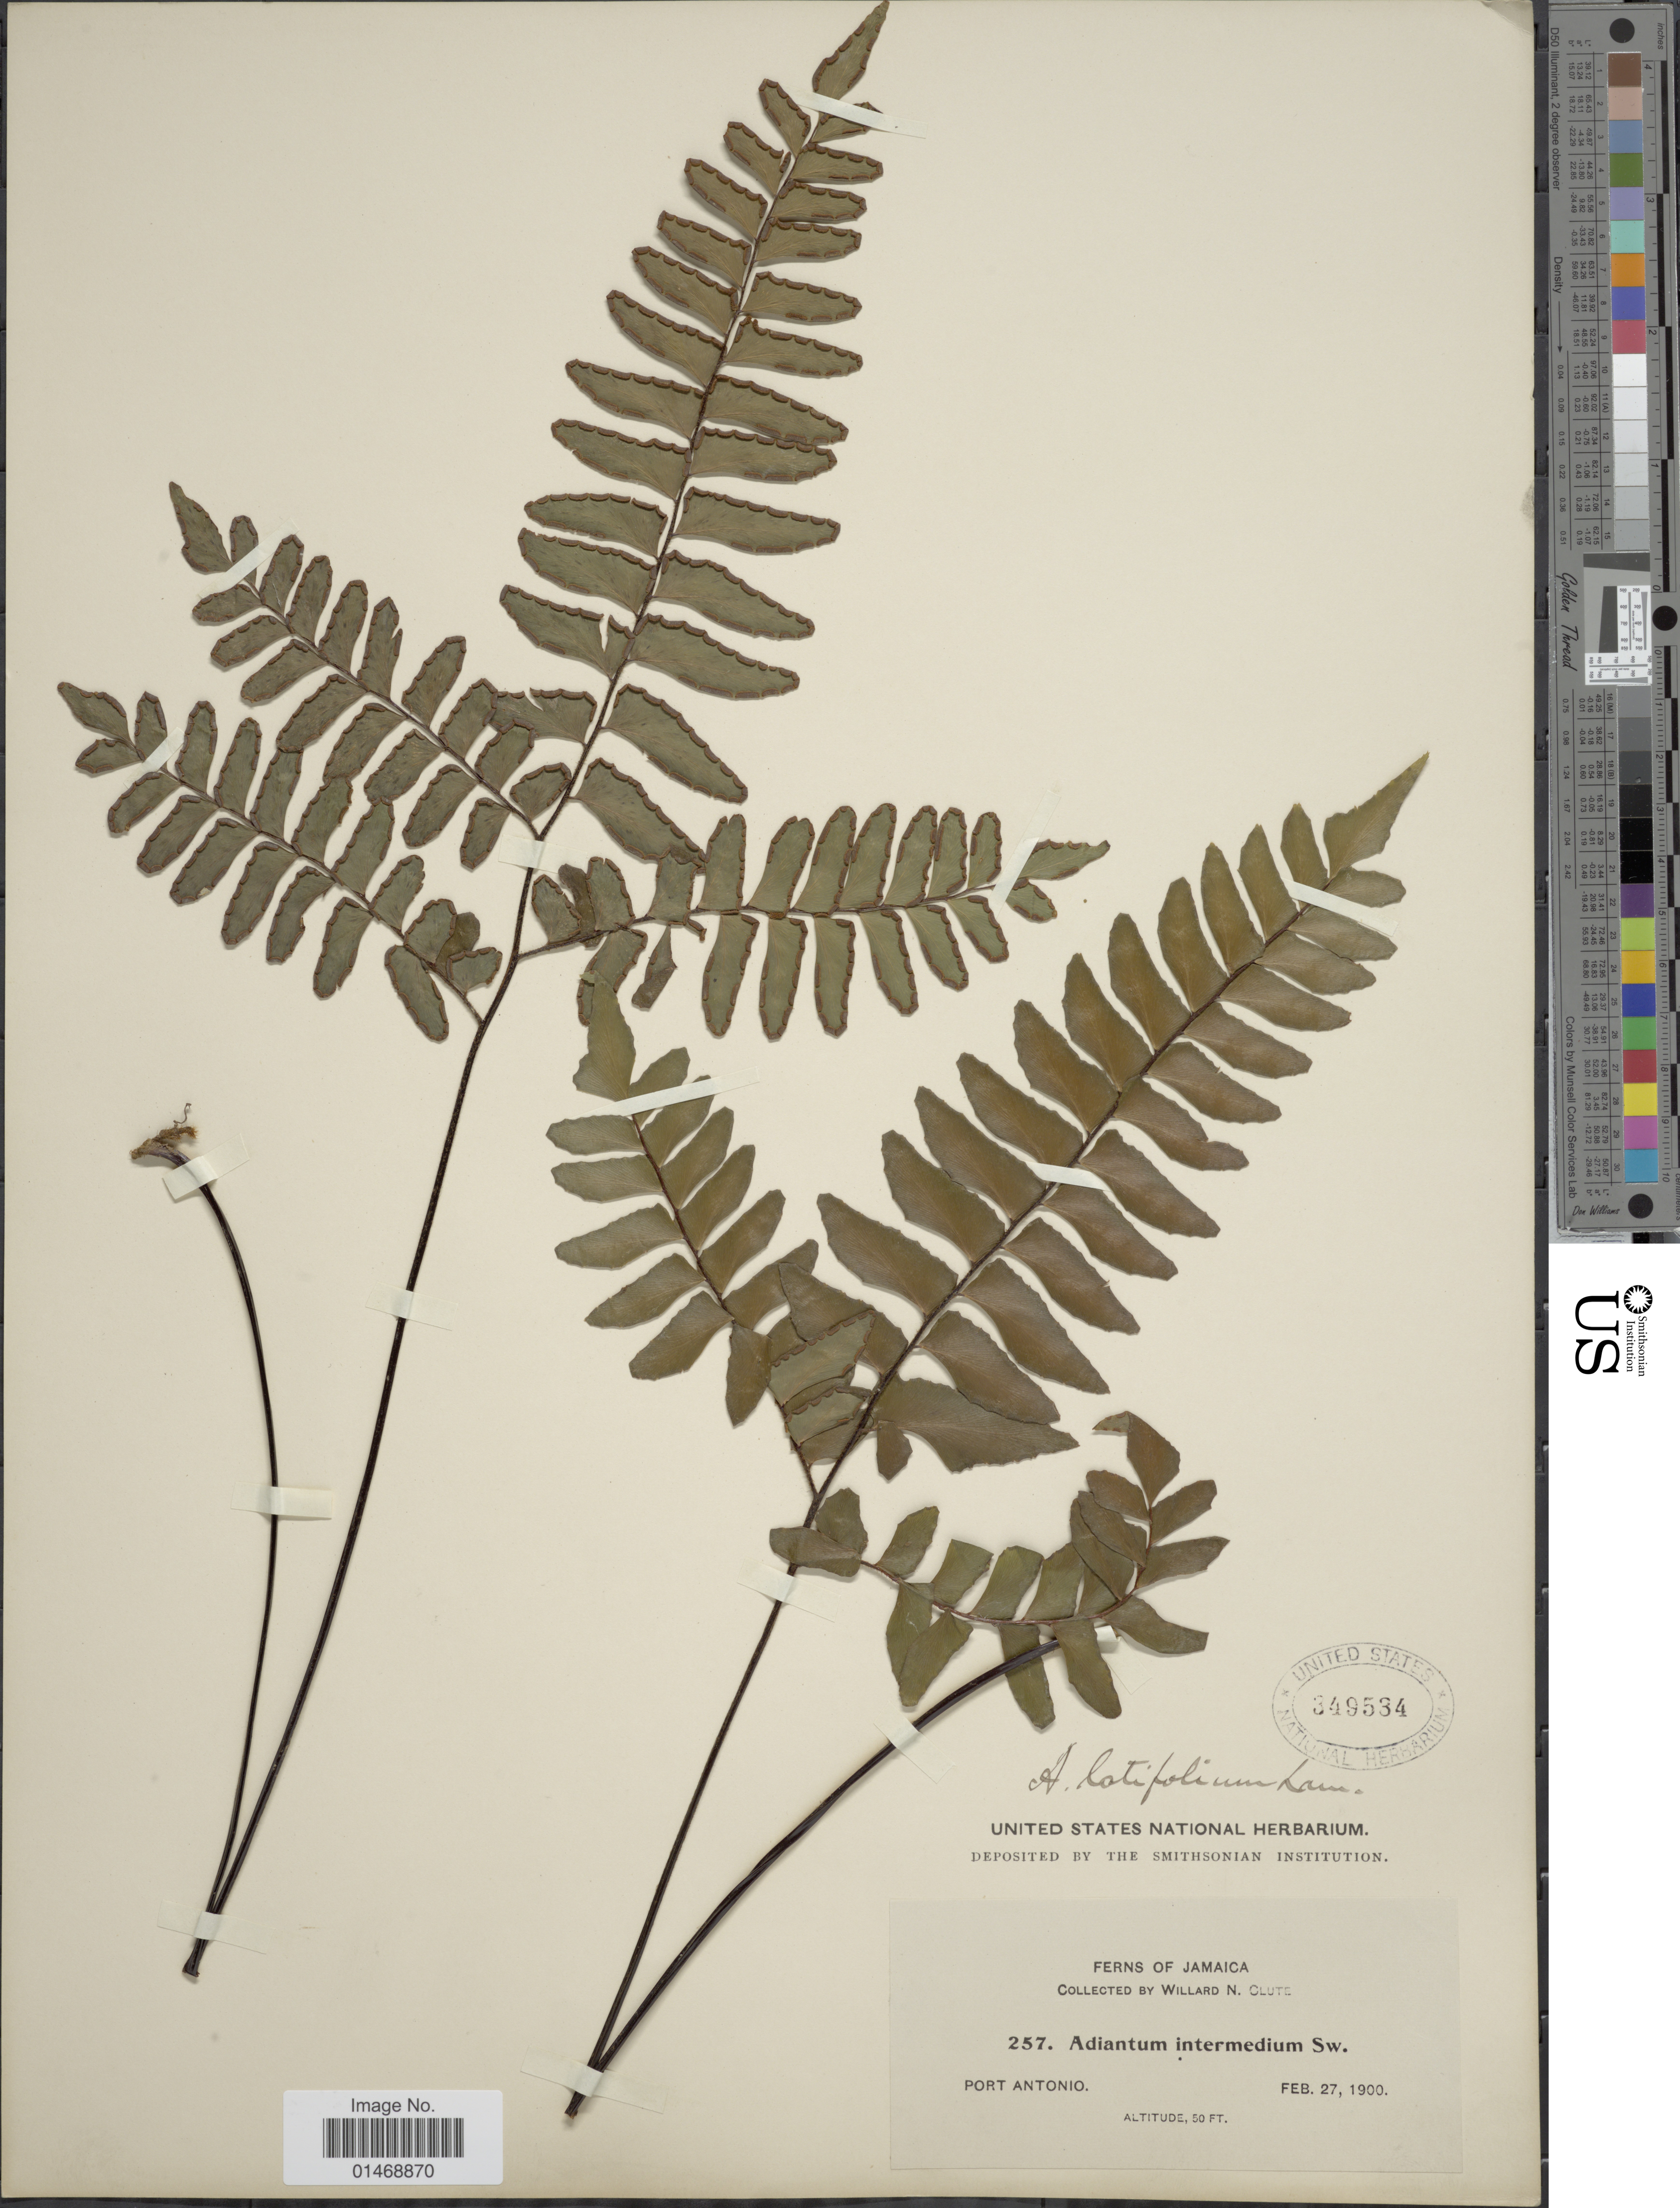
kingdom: Plantae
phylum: Tracheophyta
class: Polypodiopsida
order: Polypodiales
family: Pteridaceae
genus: Adiantum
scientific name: Adiantum latifolium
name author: Lam.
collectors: W. N. Clute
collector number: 257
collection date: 1900-02-27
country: Jamaica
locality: Port Antonio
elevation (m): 15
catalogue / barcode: US 349534